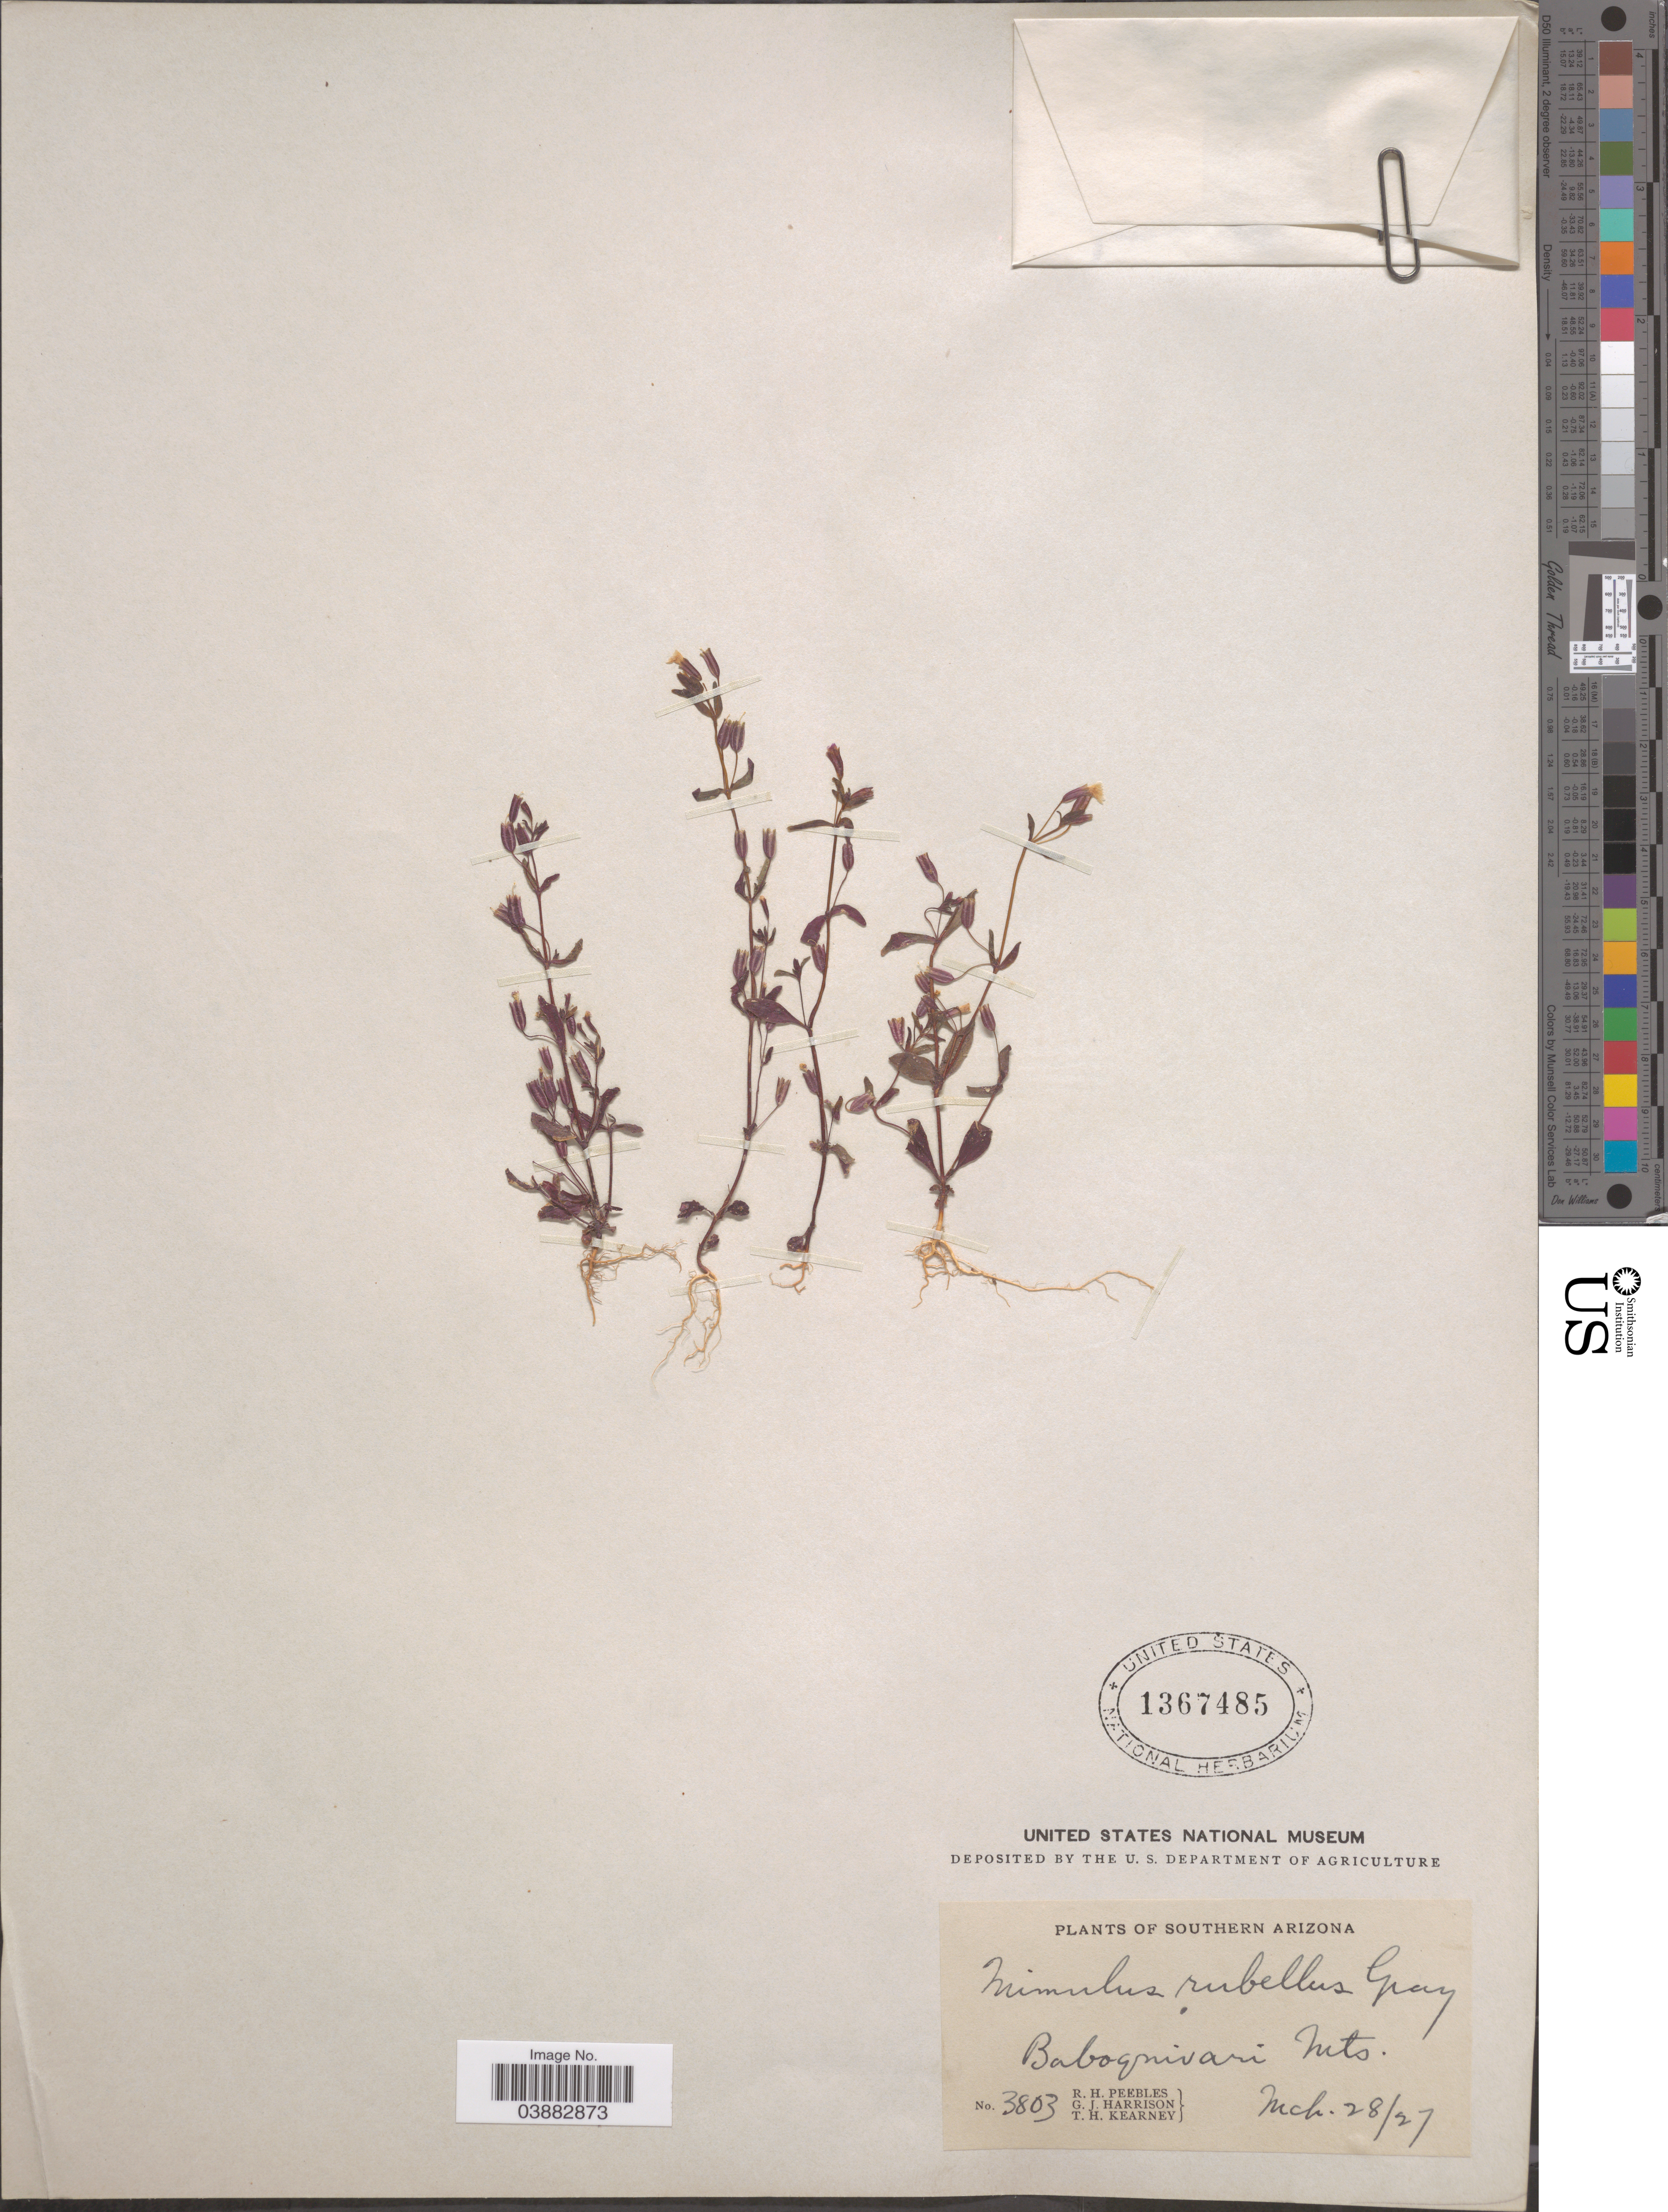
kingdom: Plantae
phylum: Tracheophyta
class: Magnoliopsida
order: Lamiales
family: Phrymaceae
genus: Mimulus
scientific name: Mimulus rubellus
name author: A. Gray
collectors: R. H. Peebles, G. J. Harrison & T. H. Kearney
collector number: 3803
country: United States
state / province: Arizona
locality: Southern Arizona. Baboquivari Mts.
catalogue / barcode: US 1367485